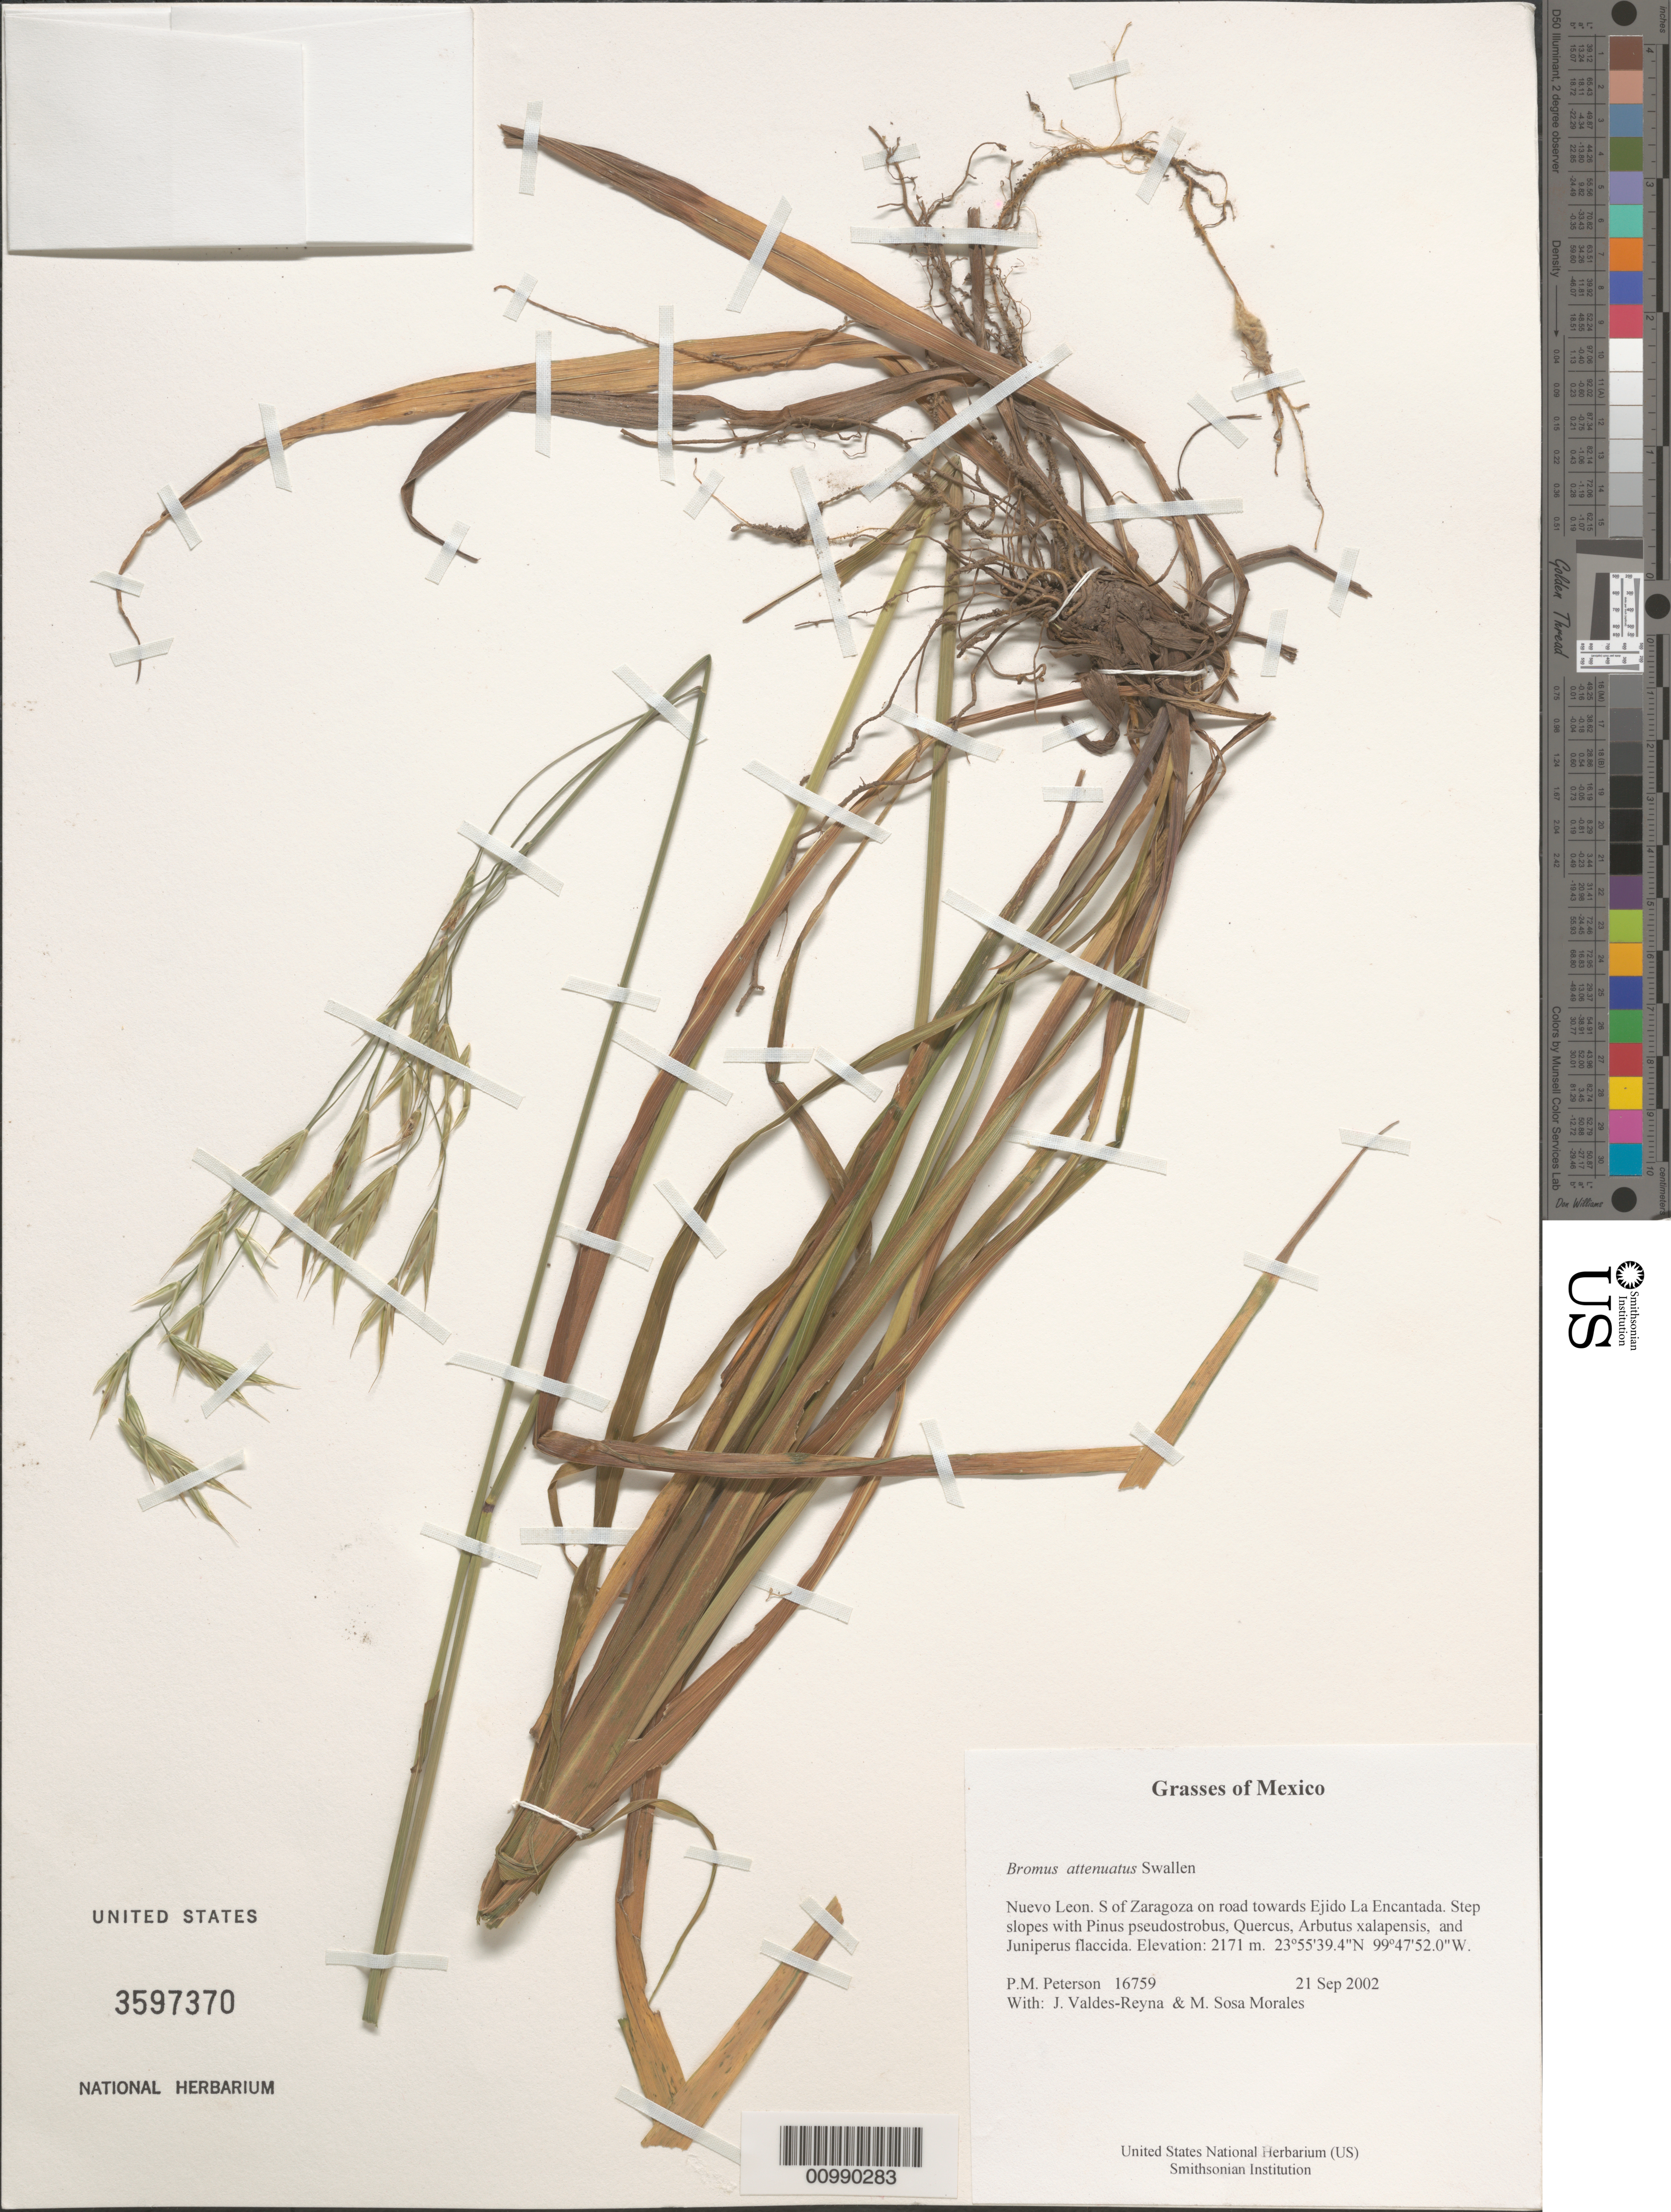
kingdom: Plantae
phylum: Tracheophyta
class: Liliopsida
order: Poales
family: Poaceae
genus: Bromus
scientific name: Bromus attenuatus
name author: Swallen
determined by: Saarela, J. M., (CAN), Canadian Museum of Nature (CANADA)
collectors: P. M. Peterson, J. Valdés-Reyna & M. Sosa Morales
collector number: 16759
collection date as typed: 21 Sep 2002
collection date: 2002-09-21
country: Mexico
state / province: Nuevo León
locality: S of Zaragoza on road towards Ejido La Encantada. Step slopes with Pinus pseudostrobus, Quercus, Arbutus xalapensis, and Juniperus flaccida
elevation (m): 2171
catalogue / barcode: US 3597370